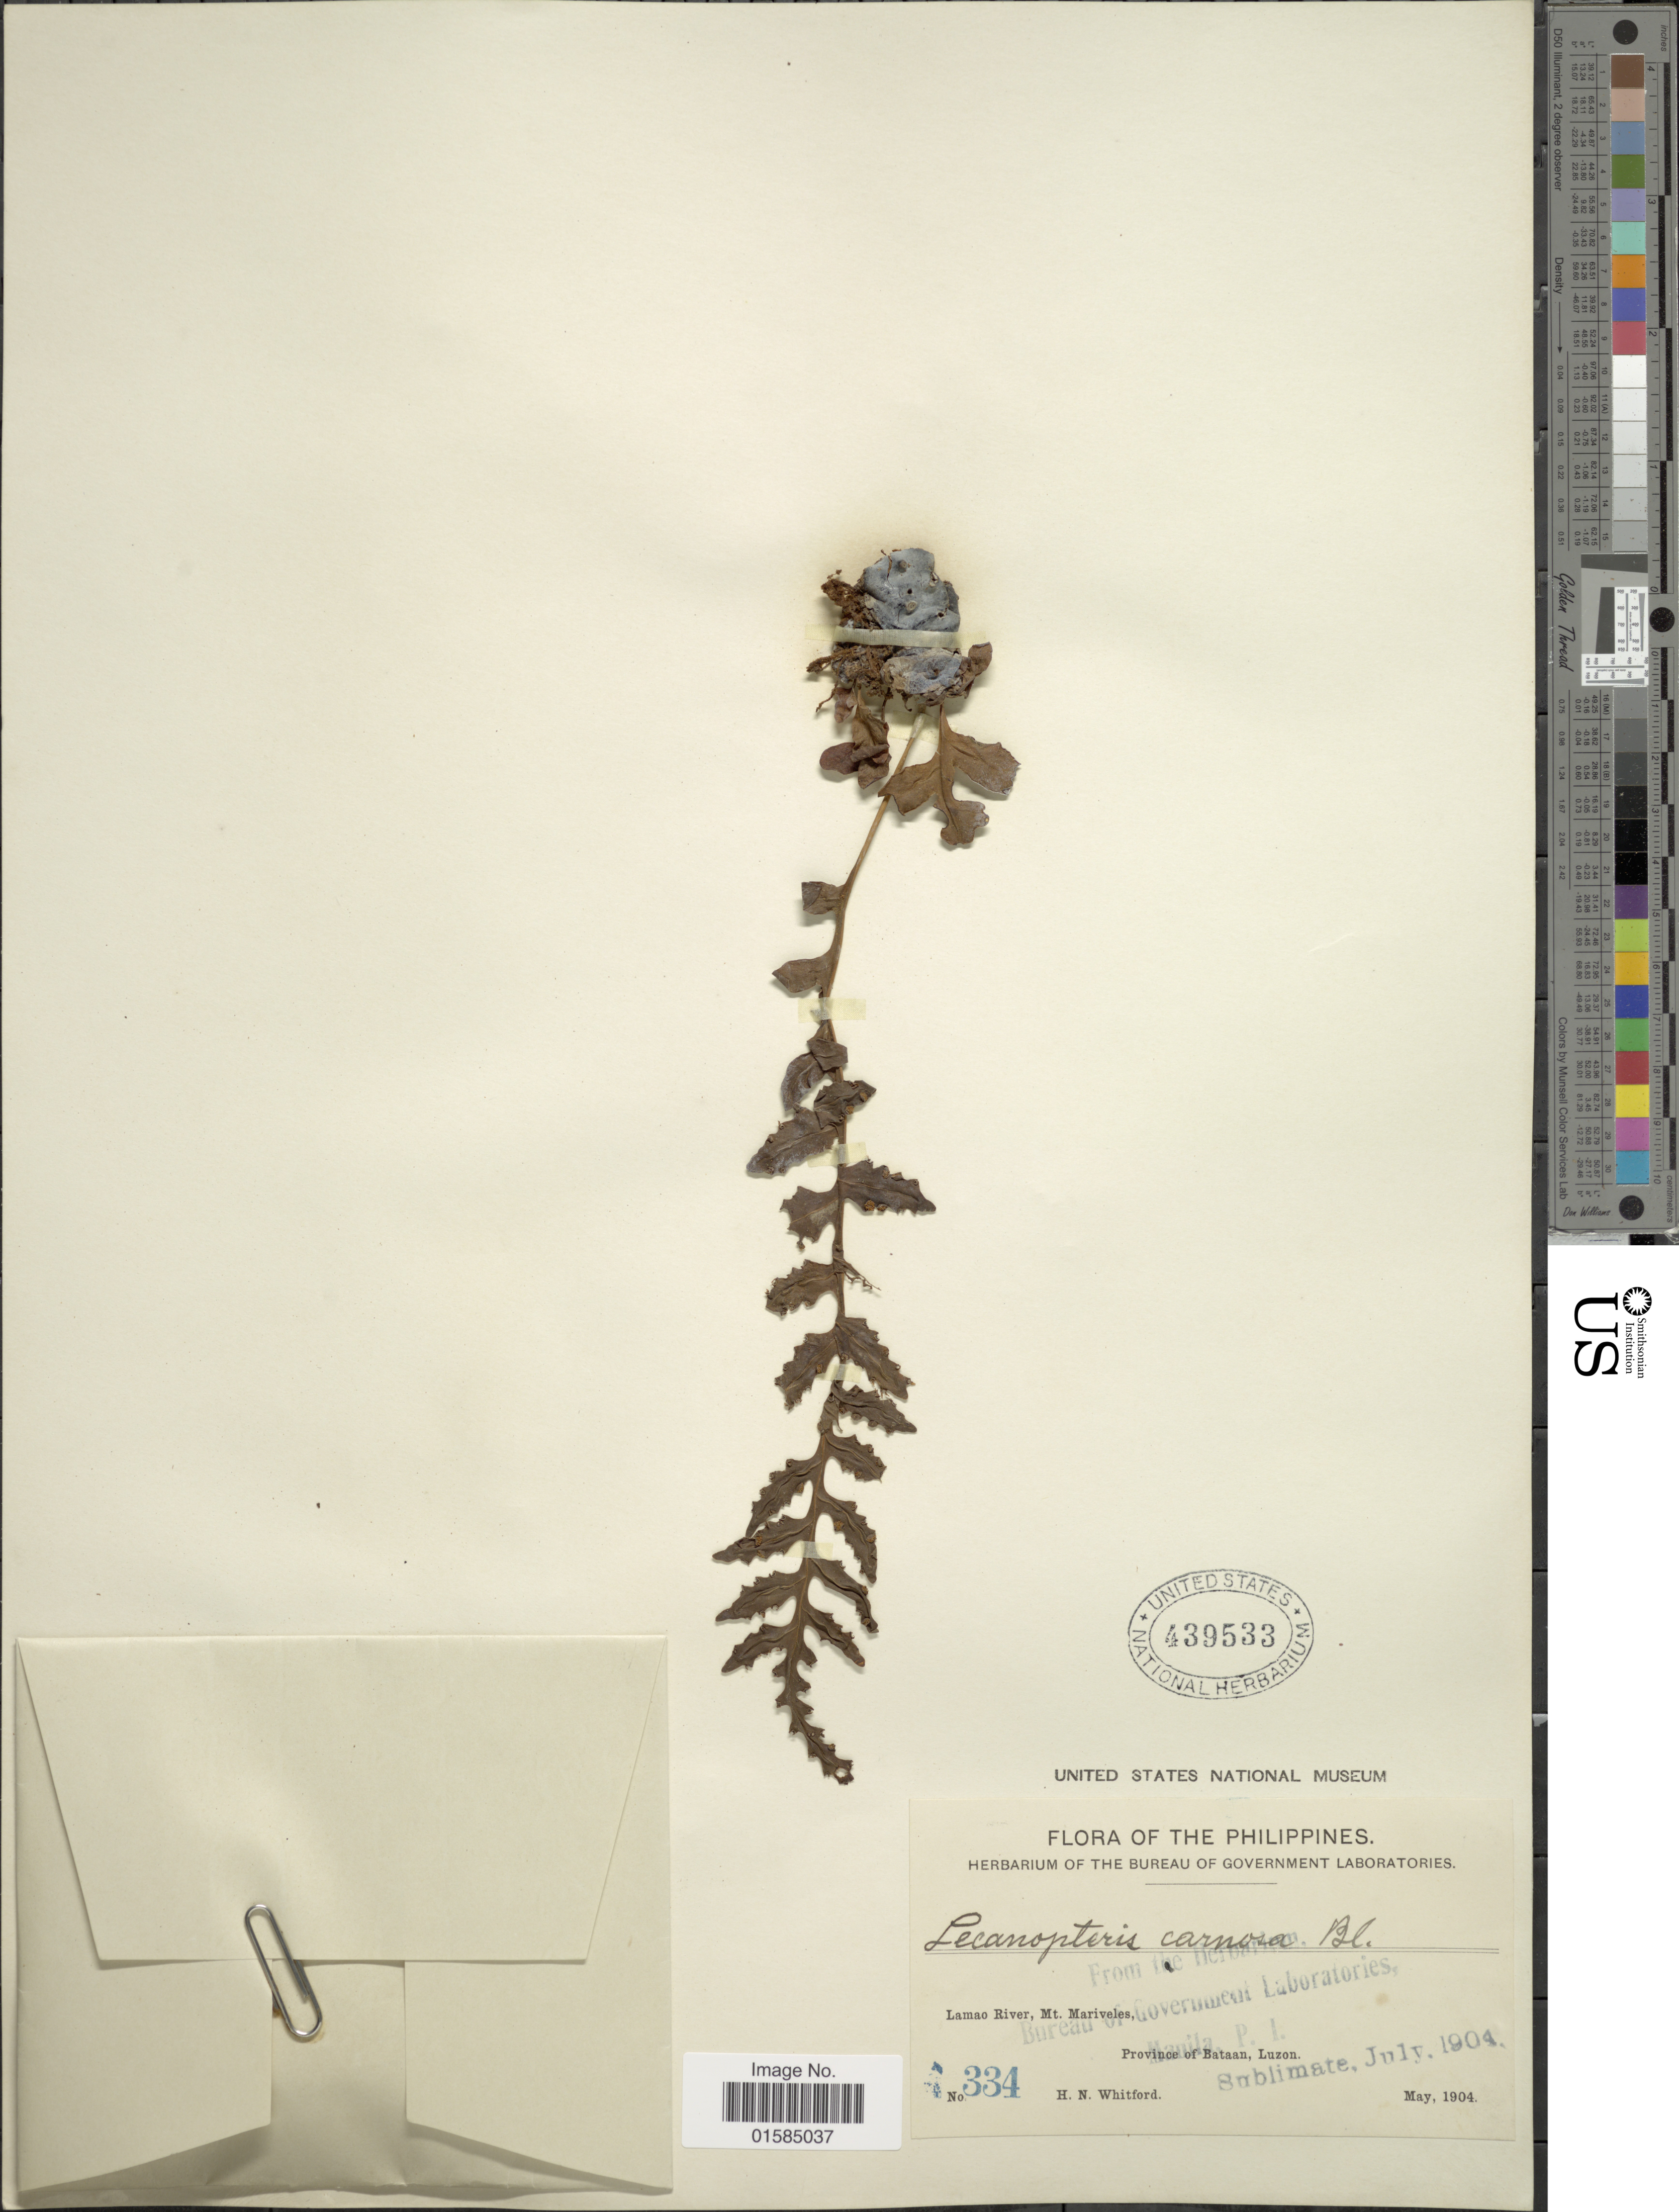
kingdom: Plantae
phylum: Tracheophyta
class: Polypodiopsida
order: Polypodiales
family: Polypodiaceae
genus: Lecanopteris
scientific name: Lecanopteris carnosa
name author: (Reinw.) Blume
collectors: H. N. Whitford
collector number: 334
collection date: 1904-07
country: Philippines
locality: Philippines, Lamao River, Mt. Mariveles, Province of Bataan, Luzon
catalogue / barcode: US 439533